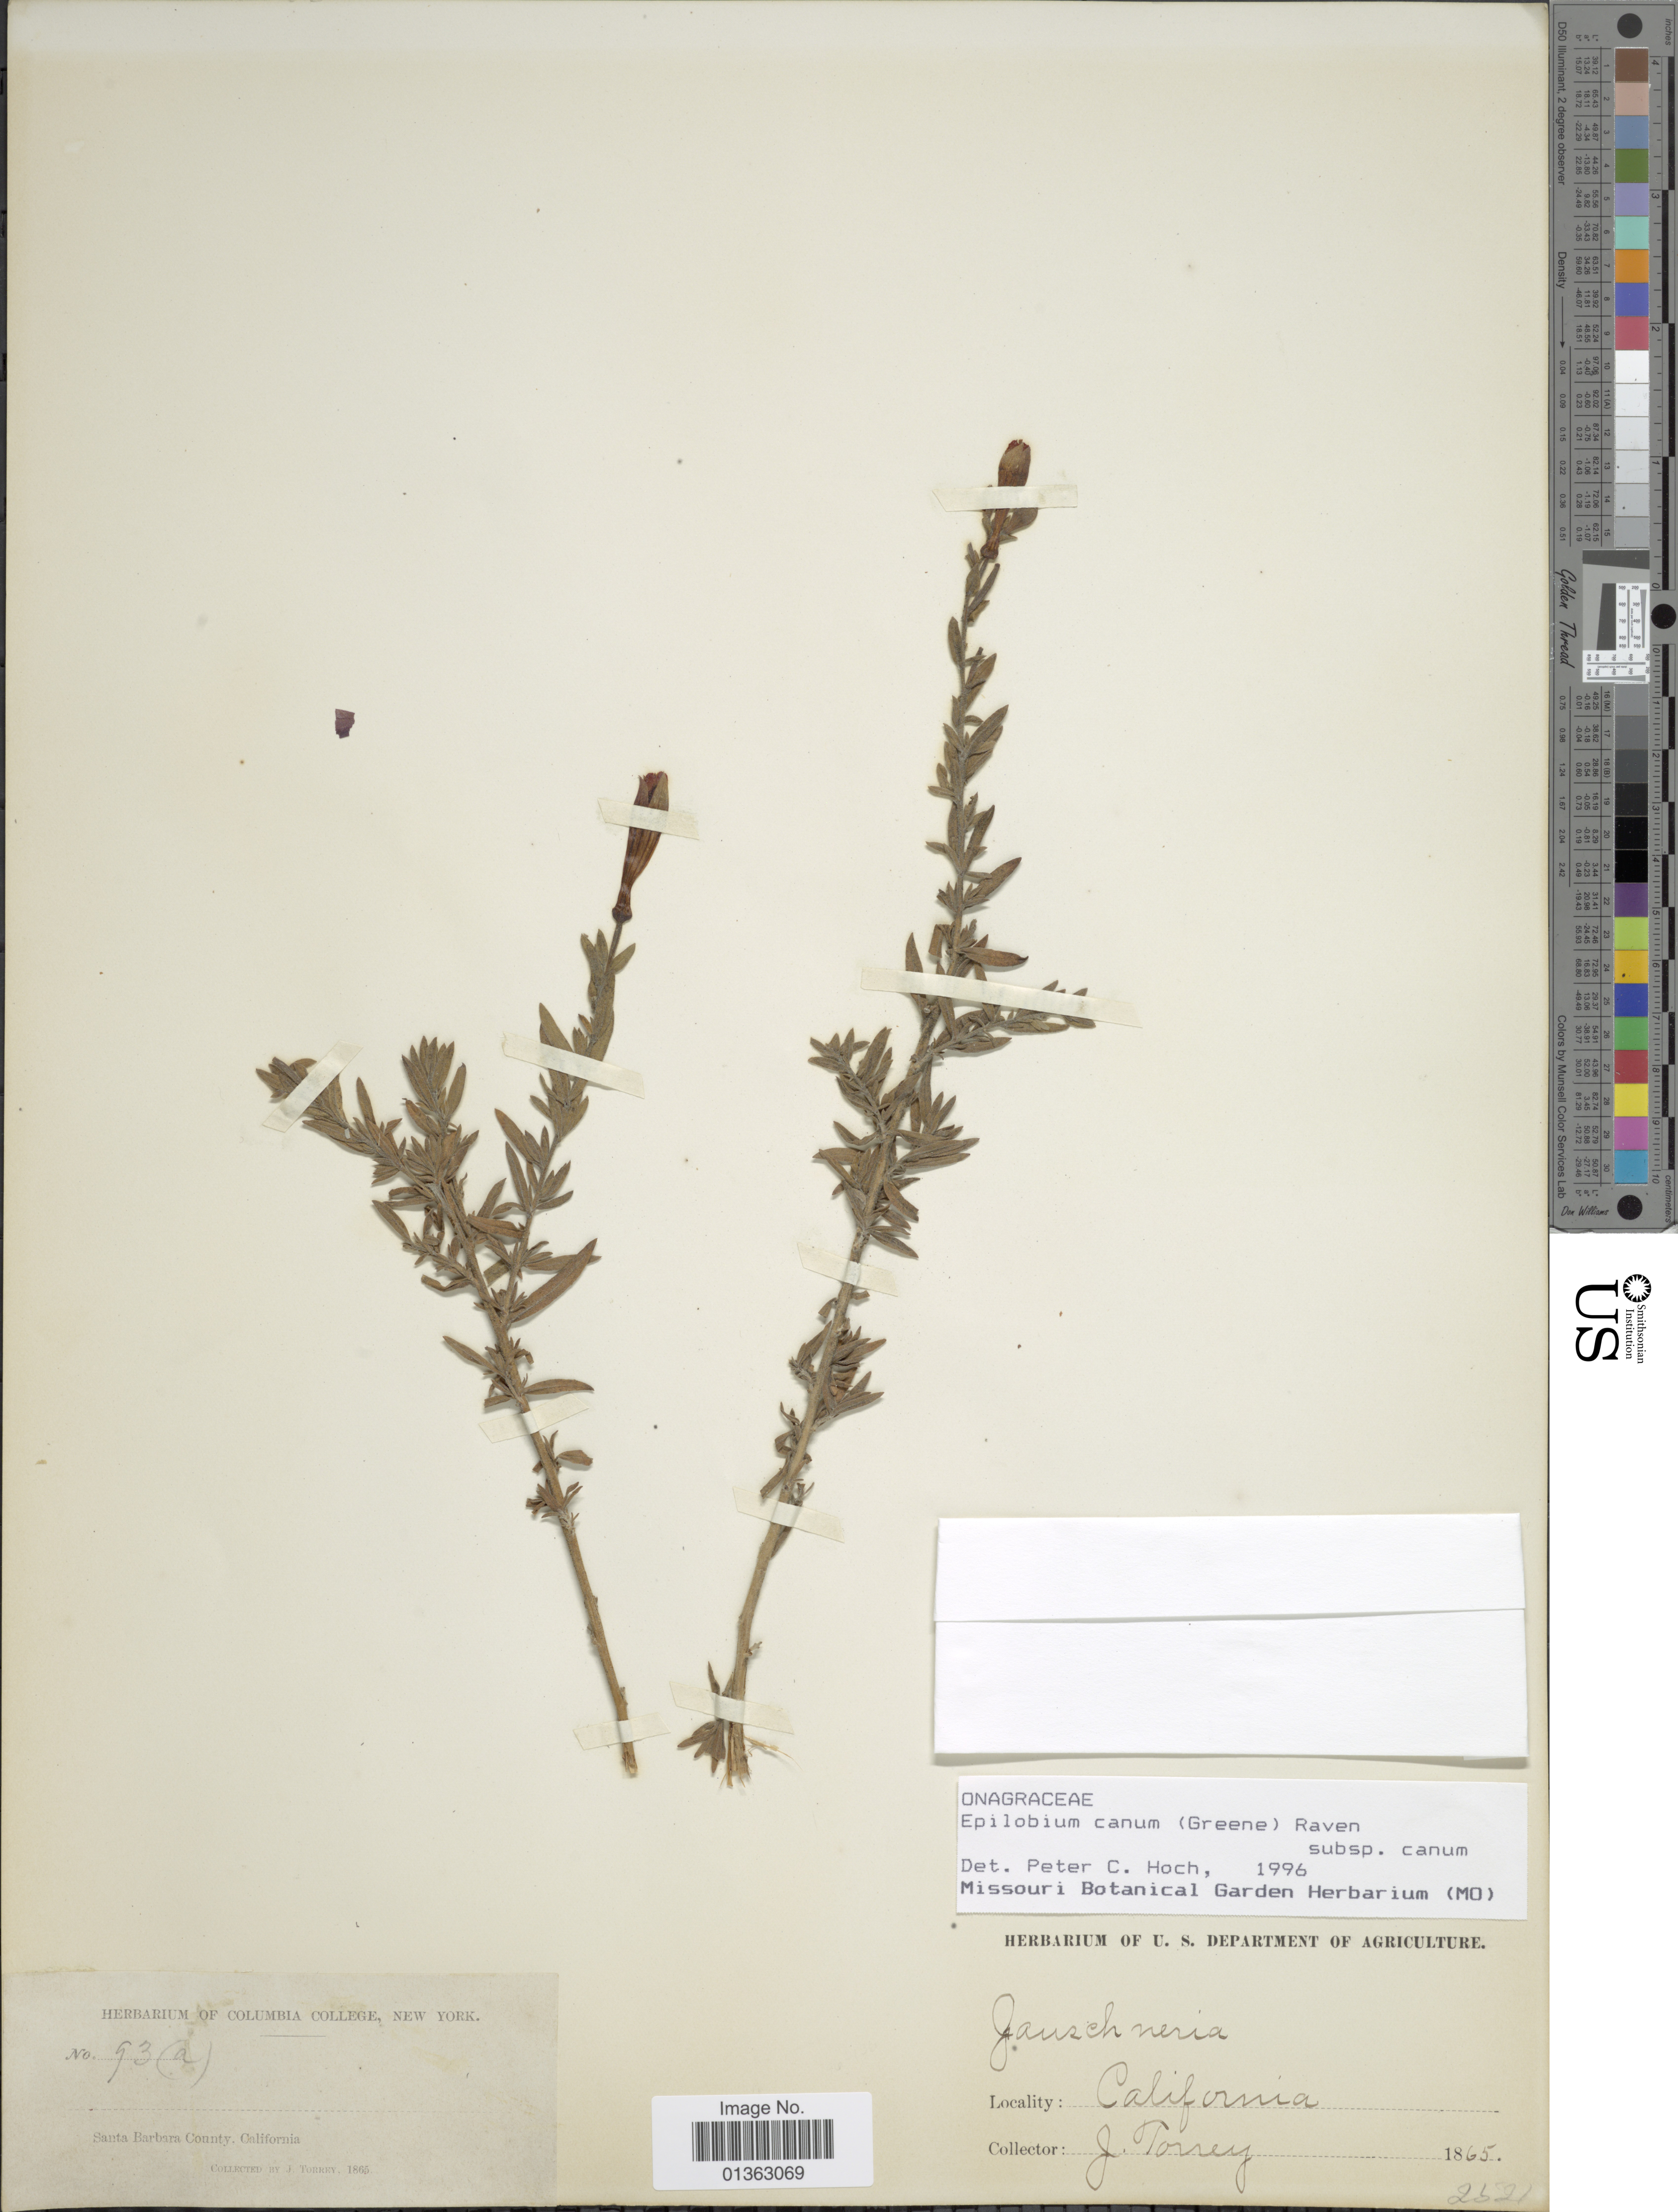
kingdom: Plantae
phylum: Tracheophyta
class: Magnoliopsida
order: Myrtales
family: Onagraceae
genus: Epilobium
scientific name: Epilobium canum subsp. canum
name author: (Greene) P.H. Raven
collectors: J. Torrey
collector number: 93 (a)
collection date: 1865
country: United States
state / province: California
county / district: Santa Barbara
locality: Santa Barbara County.